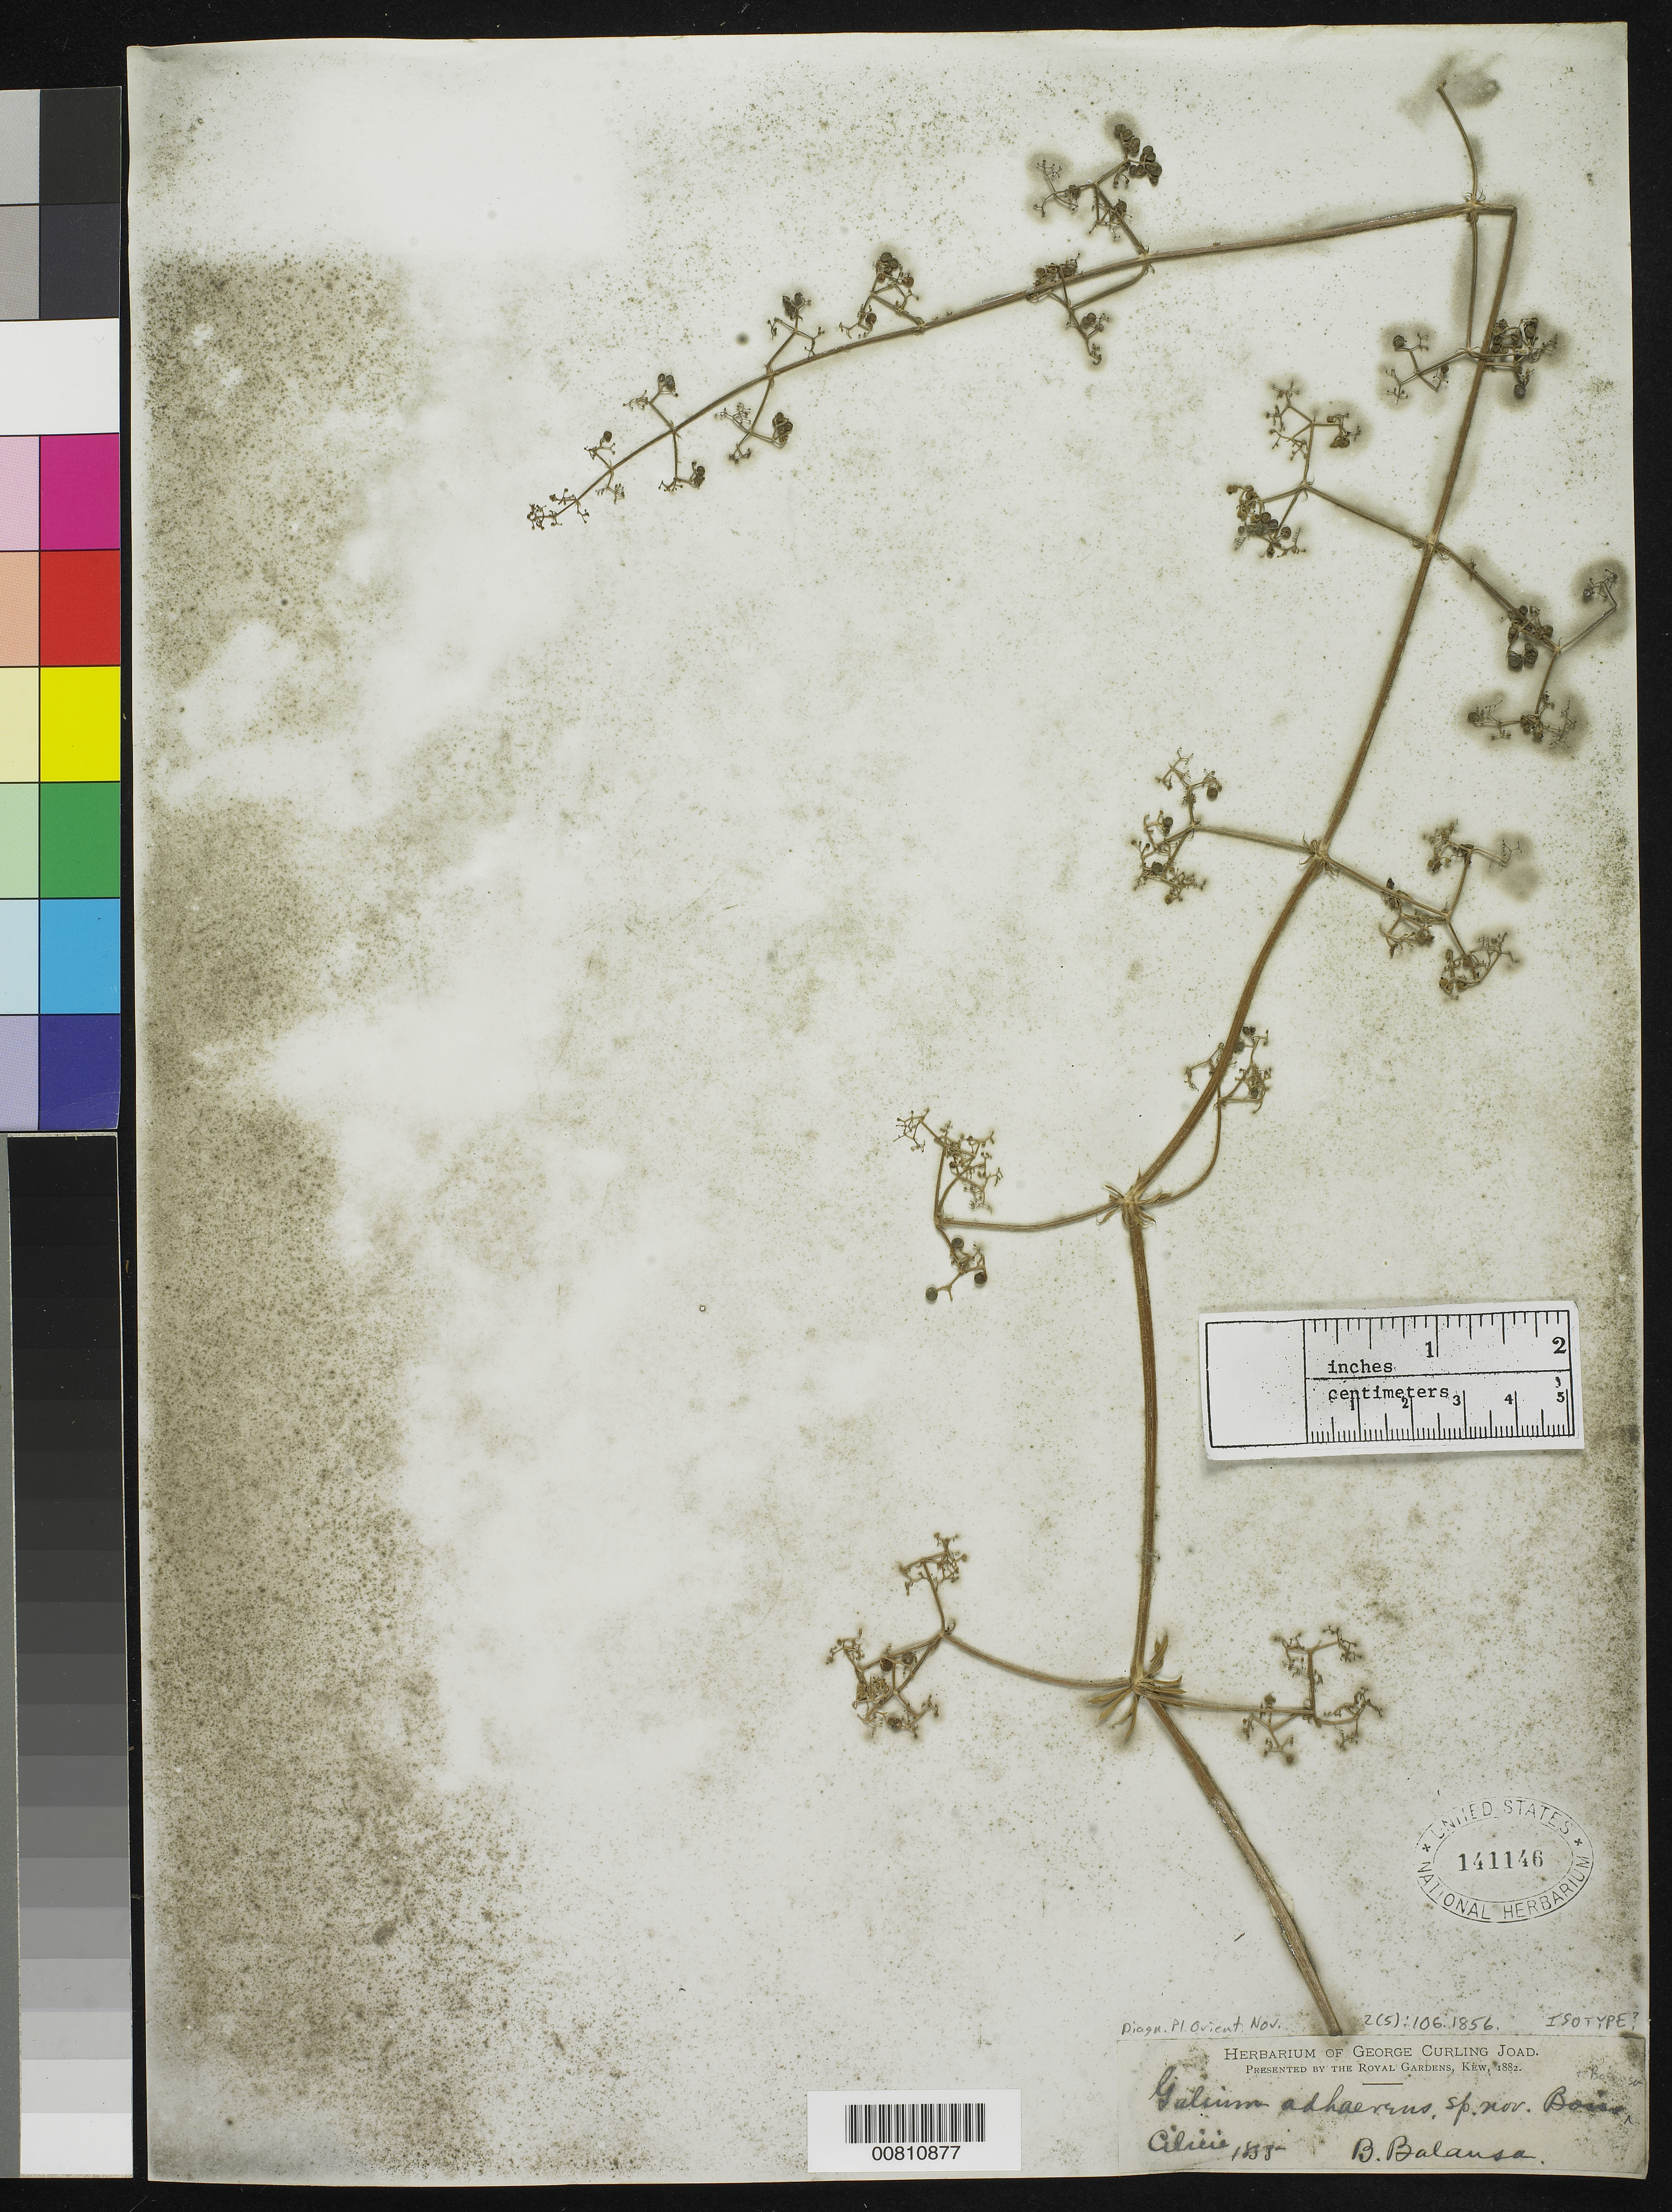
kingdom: Plantae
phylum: Tracheophyta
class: Magnoliopsida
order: Gentianales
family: Rubiaceae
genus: Galium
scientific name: Galium adhaerens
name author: Boiss. & Balansa in Boiss.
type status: Possible Isotype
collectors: B. Balansa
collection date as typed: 1855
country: Turkey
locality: Cilicie. [Protologue, "Hab. in sepibus ad Bouloukli prope Mersina Ciliciae littoralis cl. Balansa. Fl. Maio."]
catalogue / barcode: US 141146